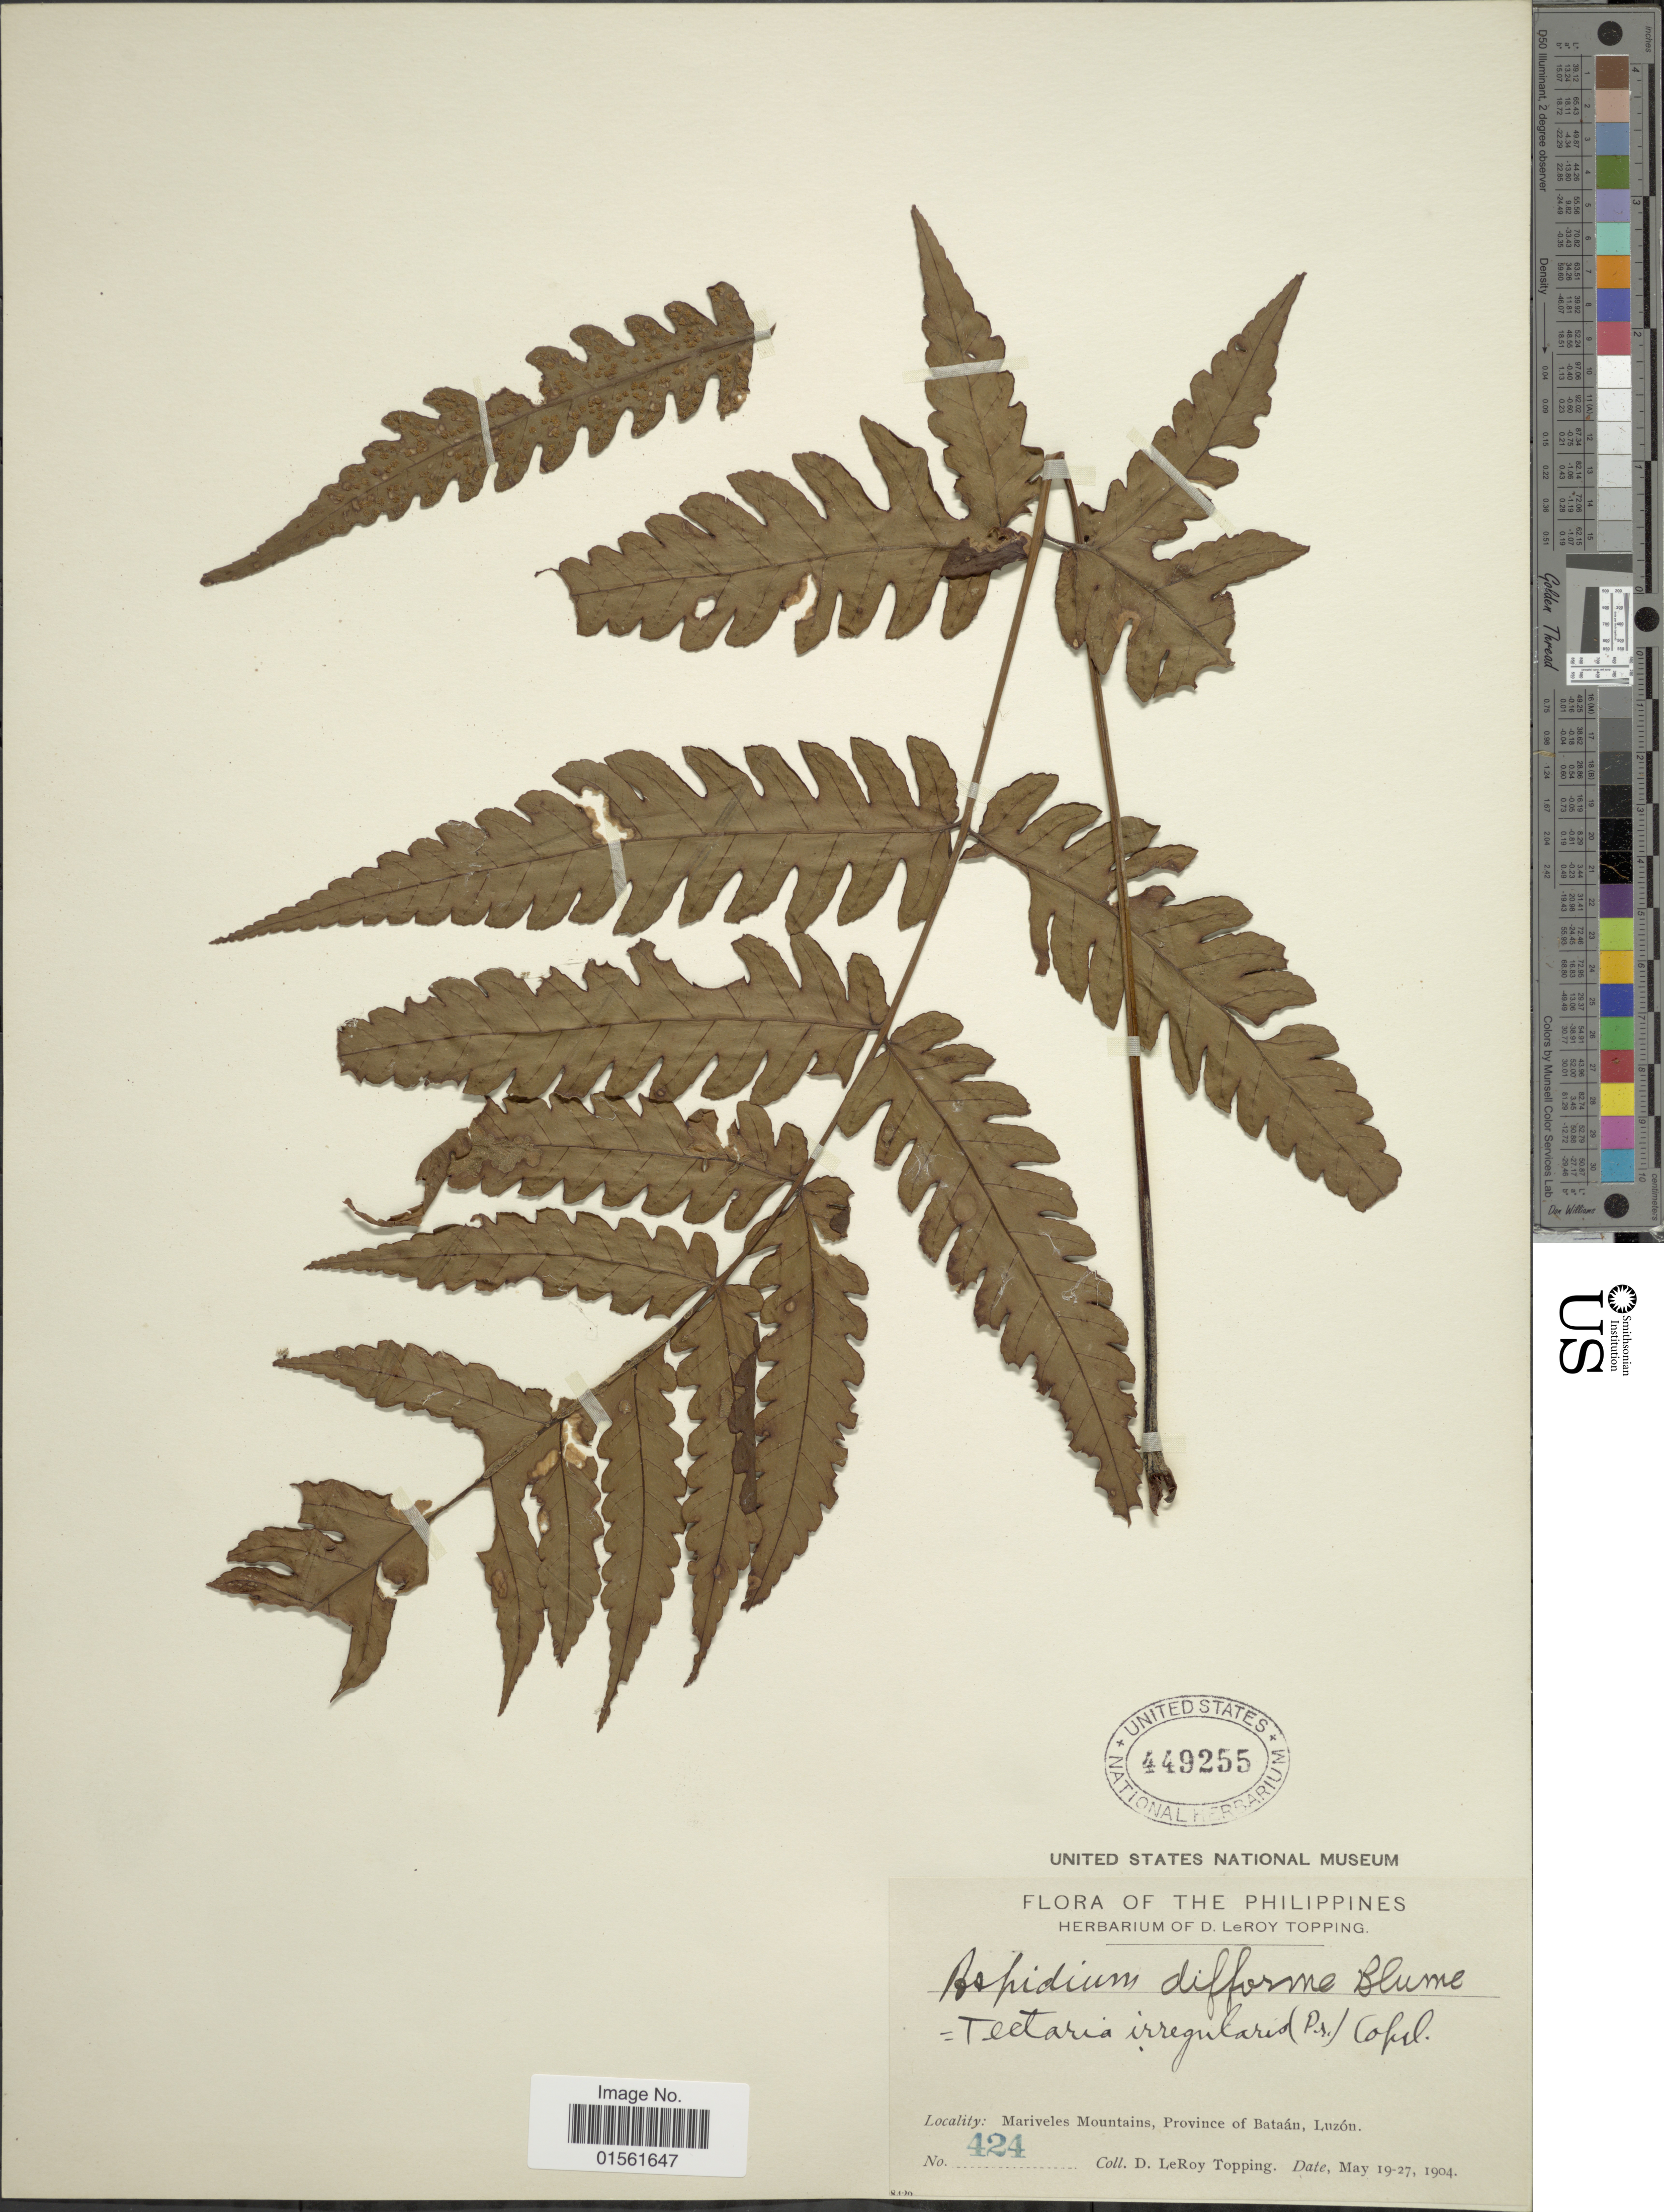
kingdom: Plantae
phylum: Tracheophyta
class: Polypodiopsida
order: Polypodiales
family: Dryopteridaceae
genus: Pleocnemia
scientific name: Pleocnemia irregularis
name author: (C. Presl) Holttum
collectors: D. L. Topping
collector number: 424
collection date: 1904-05-19/1904-05-27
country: Philippines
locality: Mariveles Mountains, Province of Bataan, Luzon.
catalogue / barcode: US 449255